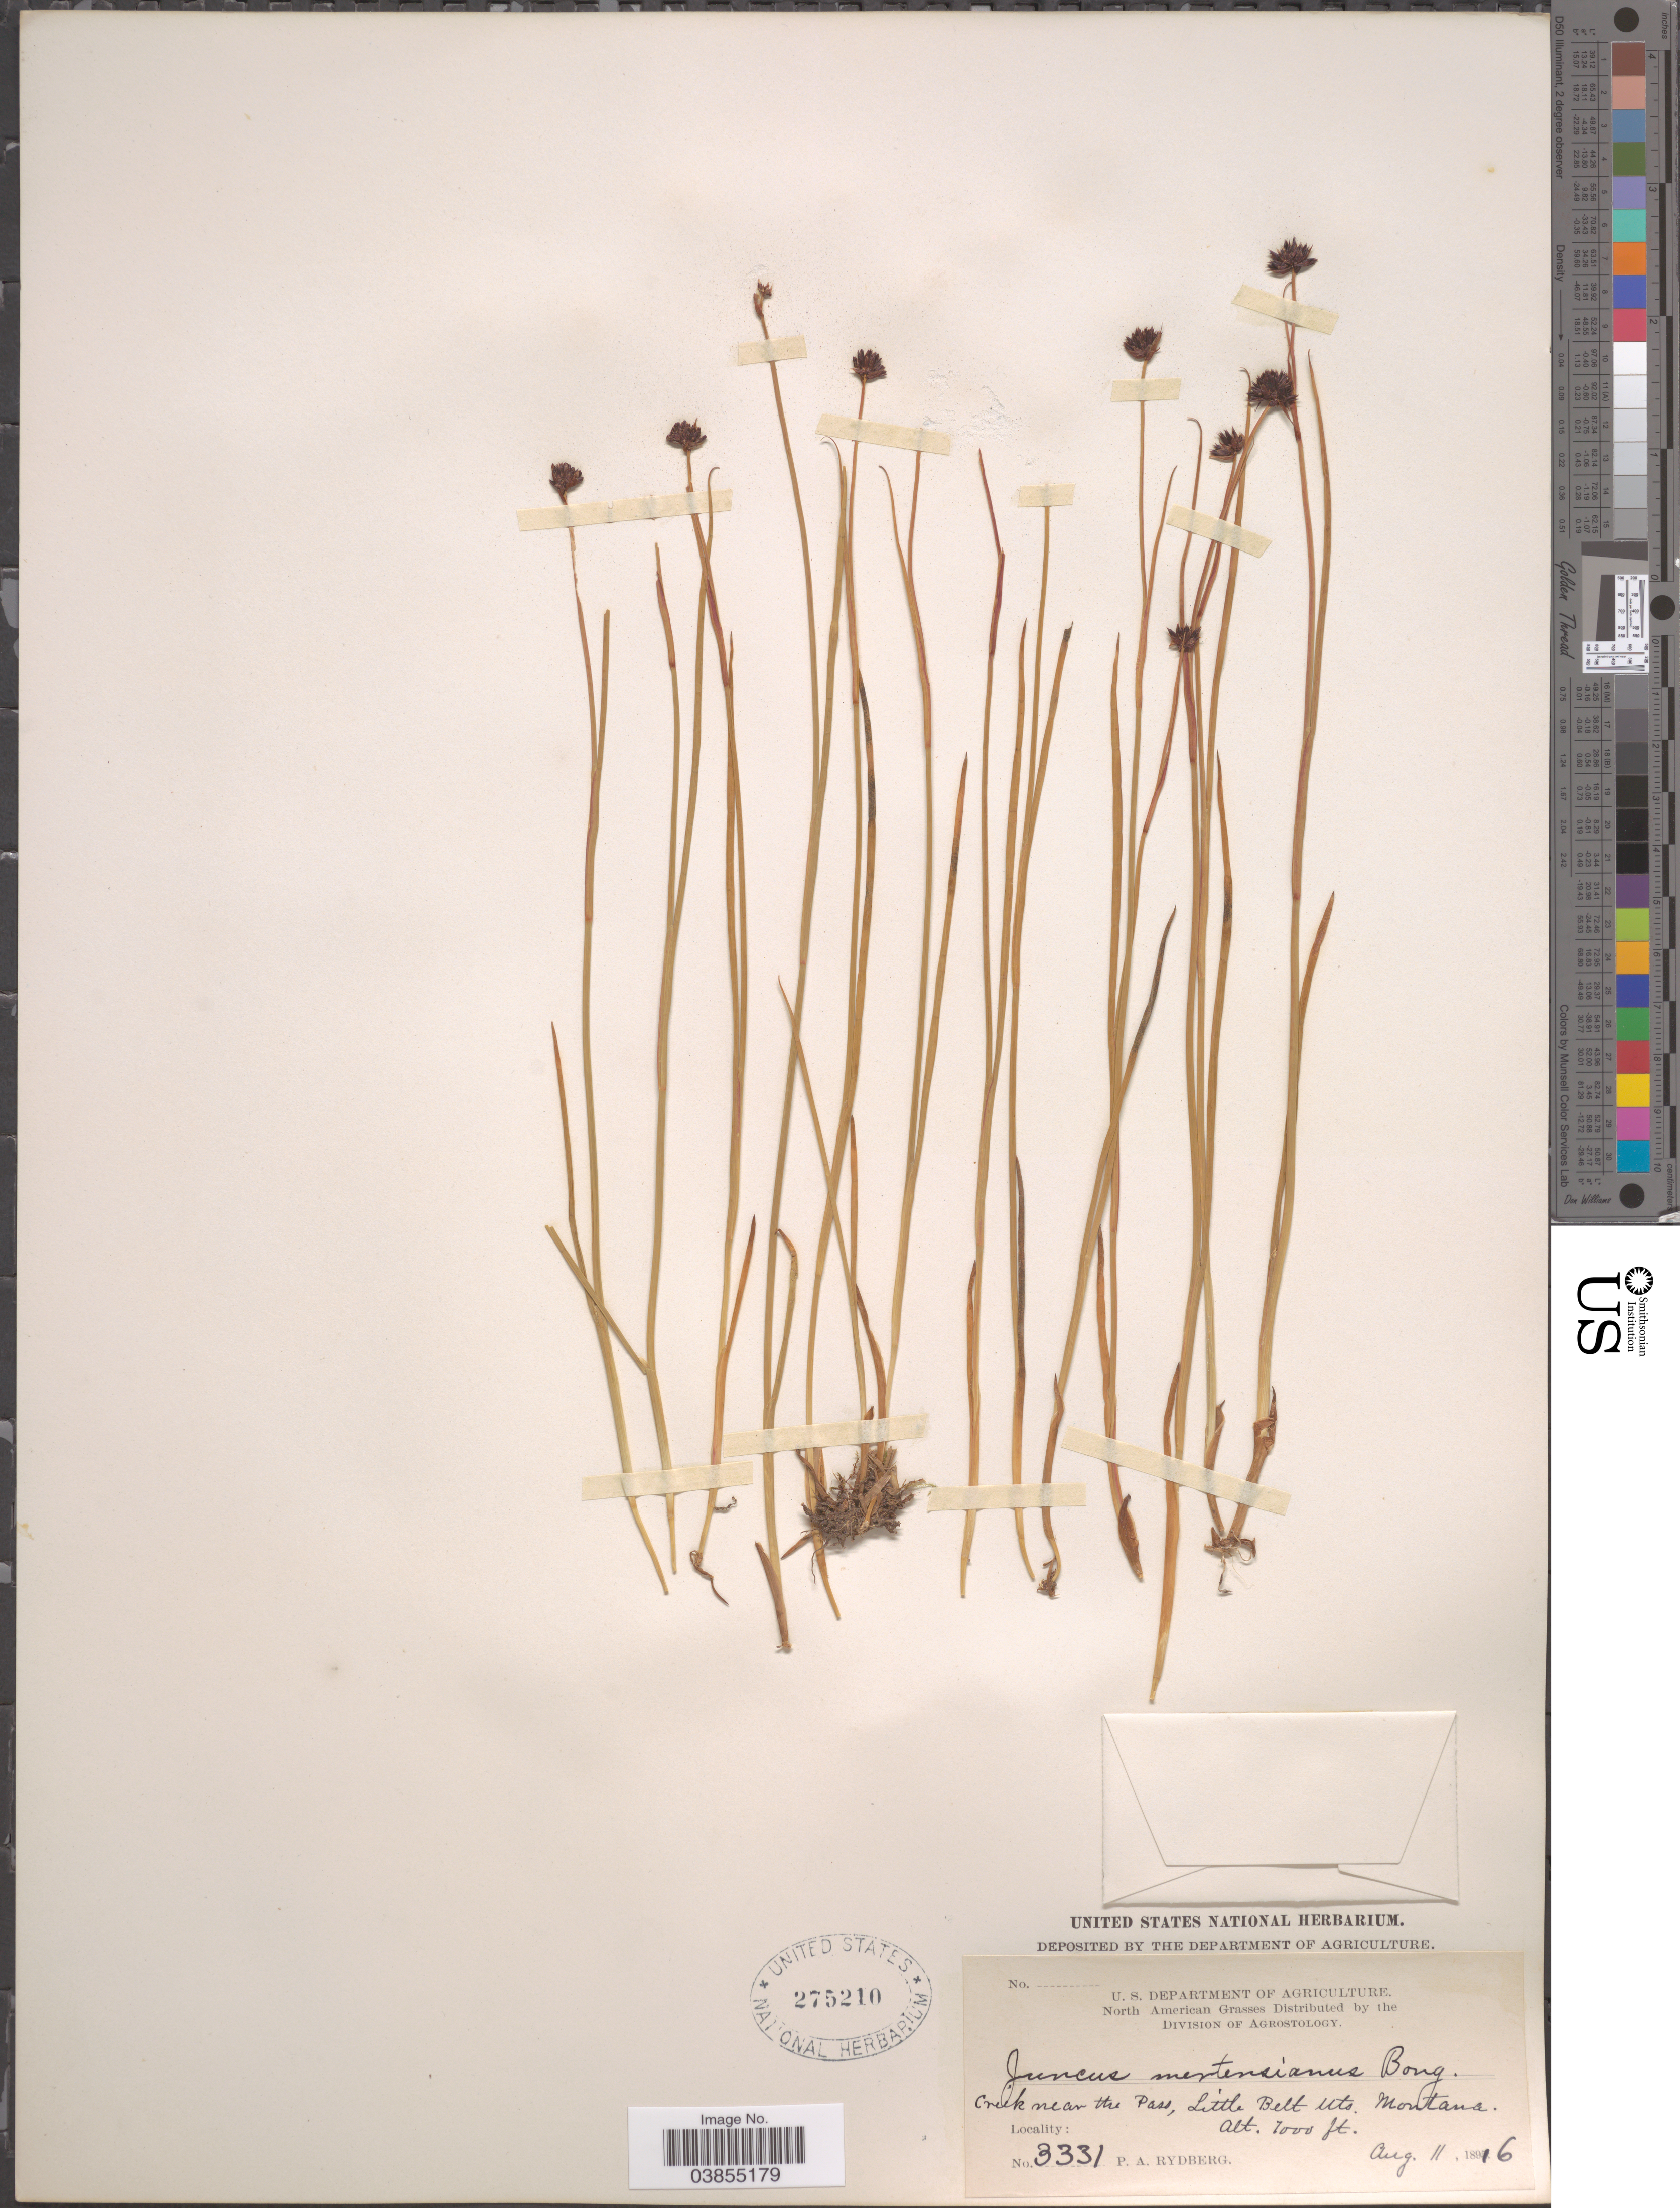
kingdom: Plantae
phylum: Tracheophyta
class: Liliopsida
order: Poales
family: Juncaceae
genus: Juncus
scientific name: Juncus mertensianus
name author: Bong.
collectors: P. A. Rydberg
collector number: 3331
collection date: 1816-08-11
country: United States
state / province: Montana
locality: Creek near the Pass, Little Belt Mts.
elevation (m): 2134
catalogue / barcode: US 275210